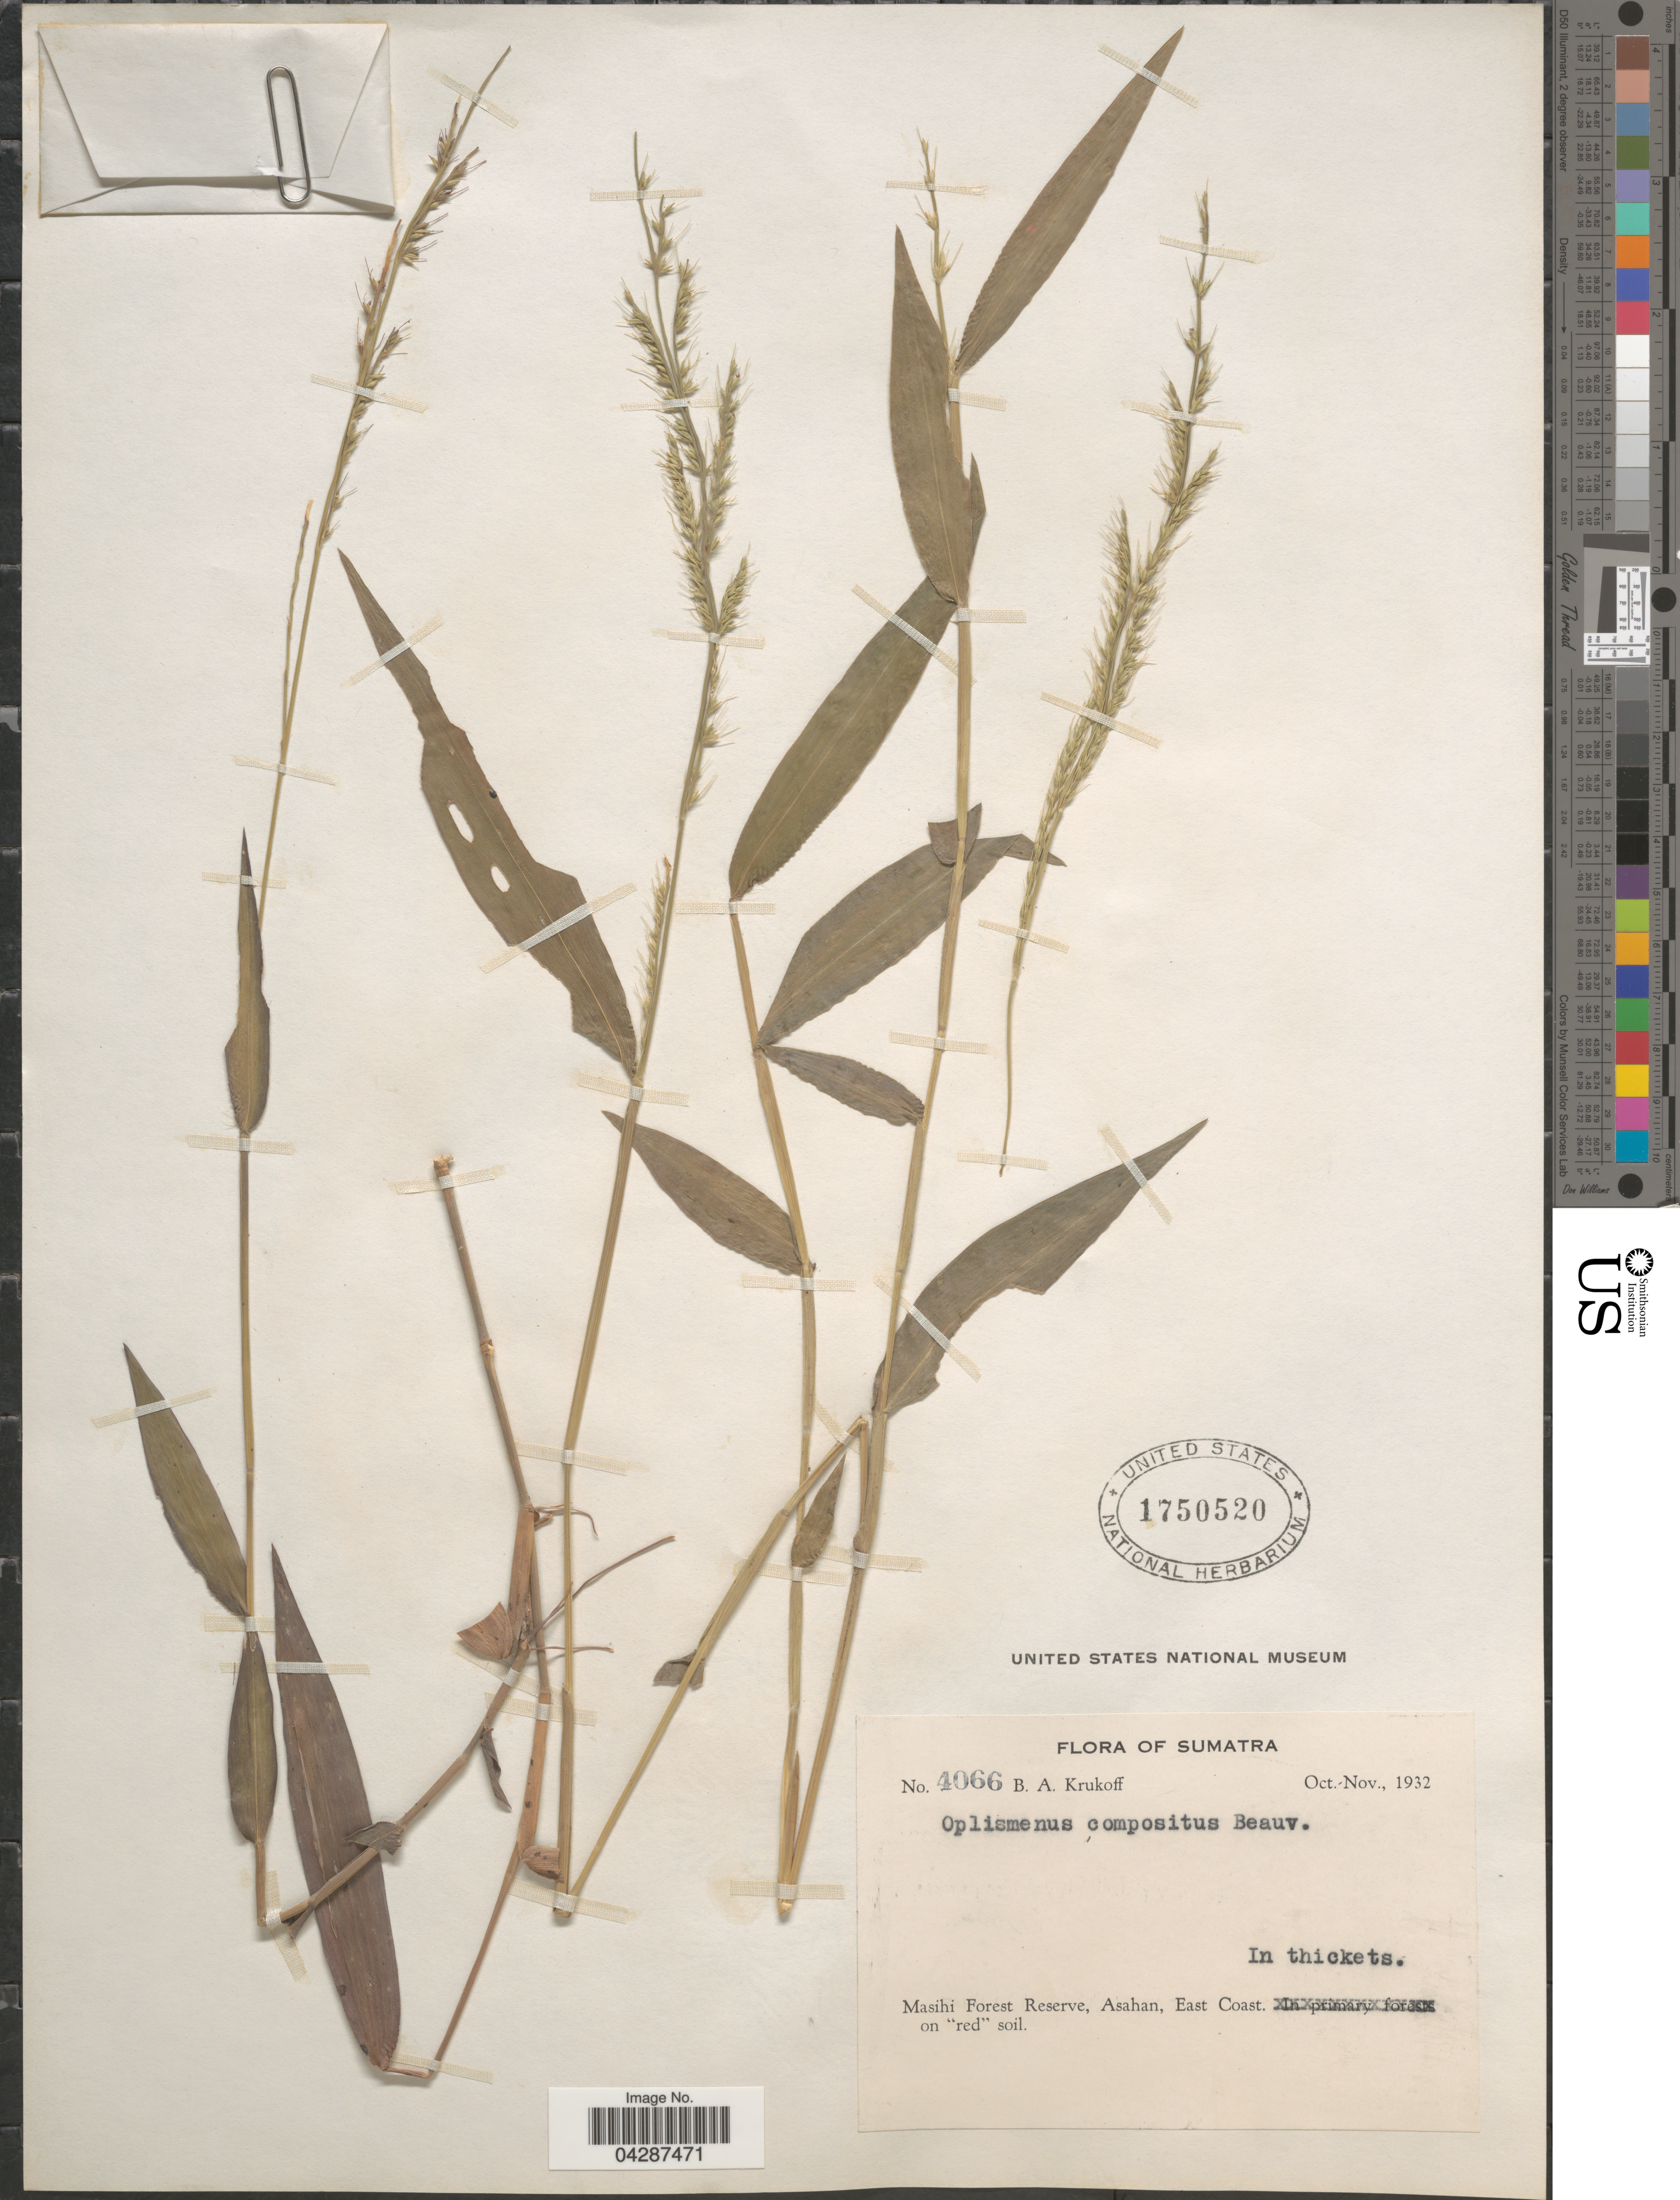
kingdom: Plantae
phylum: Tracheophyta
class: Liliopsida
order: Poales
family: Poaceae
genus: Oplismenus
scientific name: Oplismenus compositus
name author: (L.) P. Beauv.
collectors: B. A. Krukoff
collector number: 4066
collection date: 1932-10/1932-11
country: Indonesia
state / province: Sumatra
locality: In thickets. Masihi Forest Reserve, Asahan, East Coast.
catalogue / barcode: US 1750520